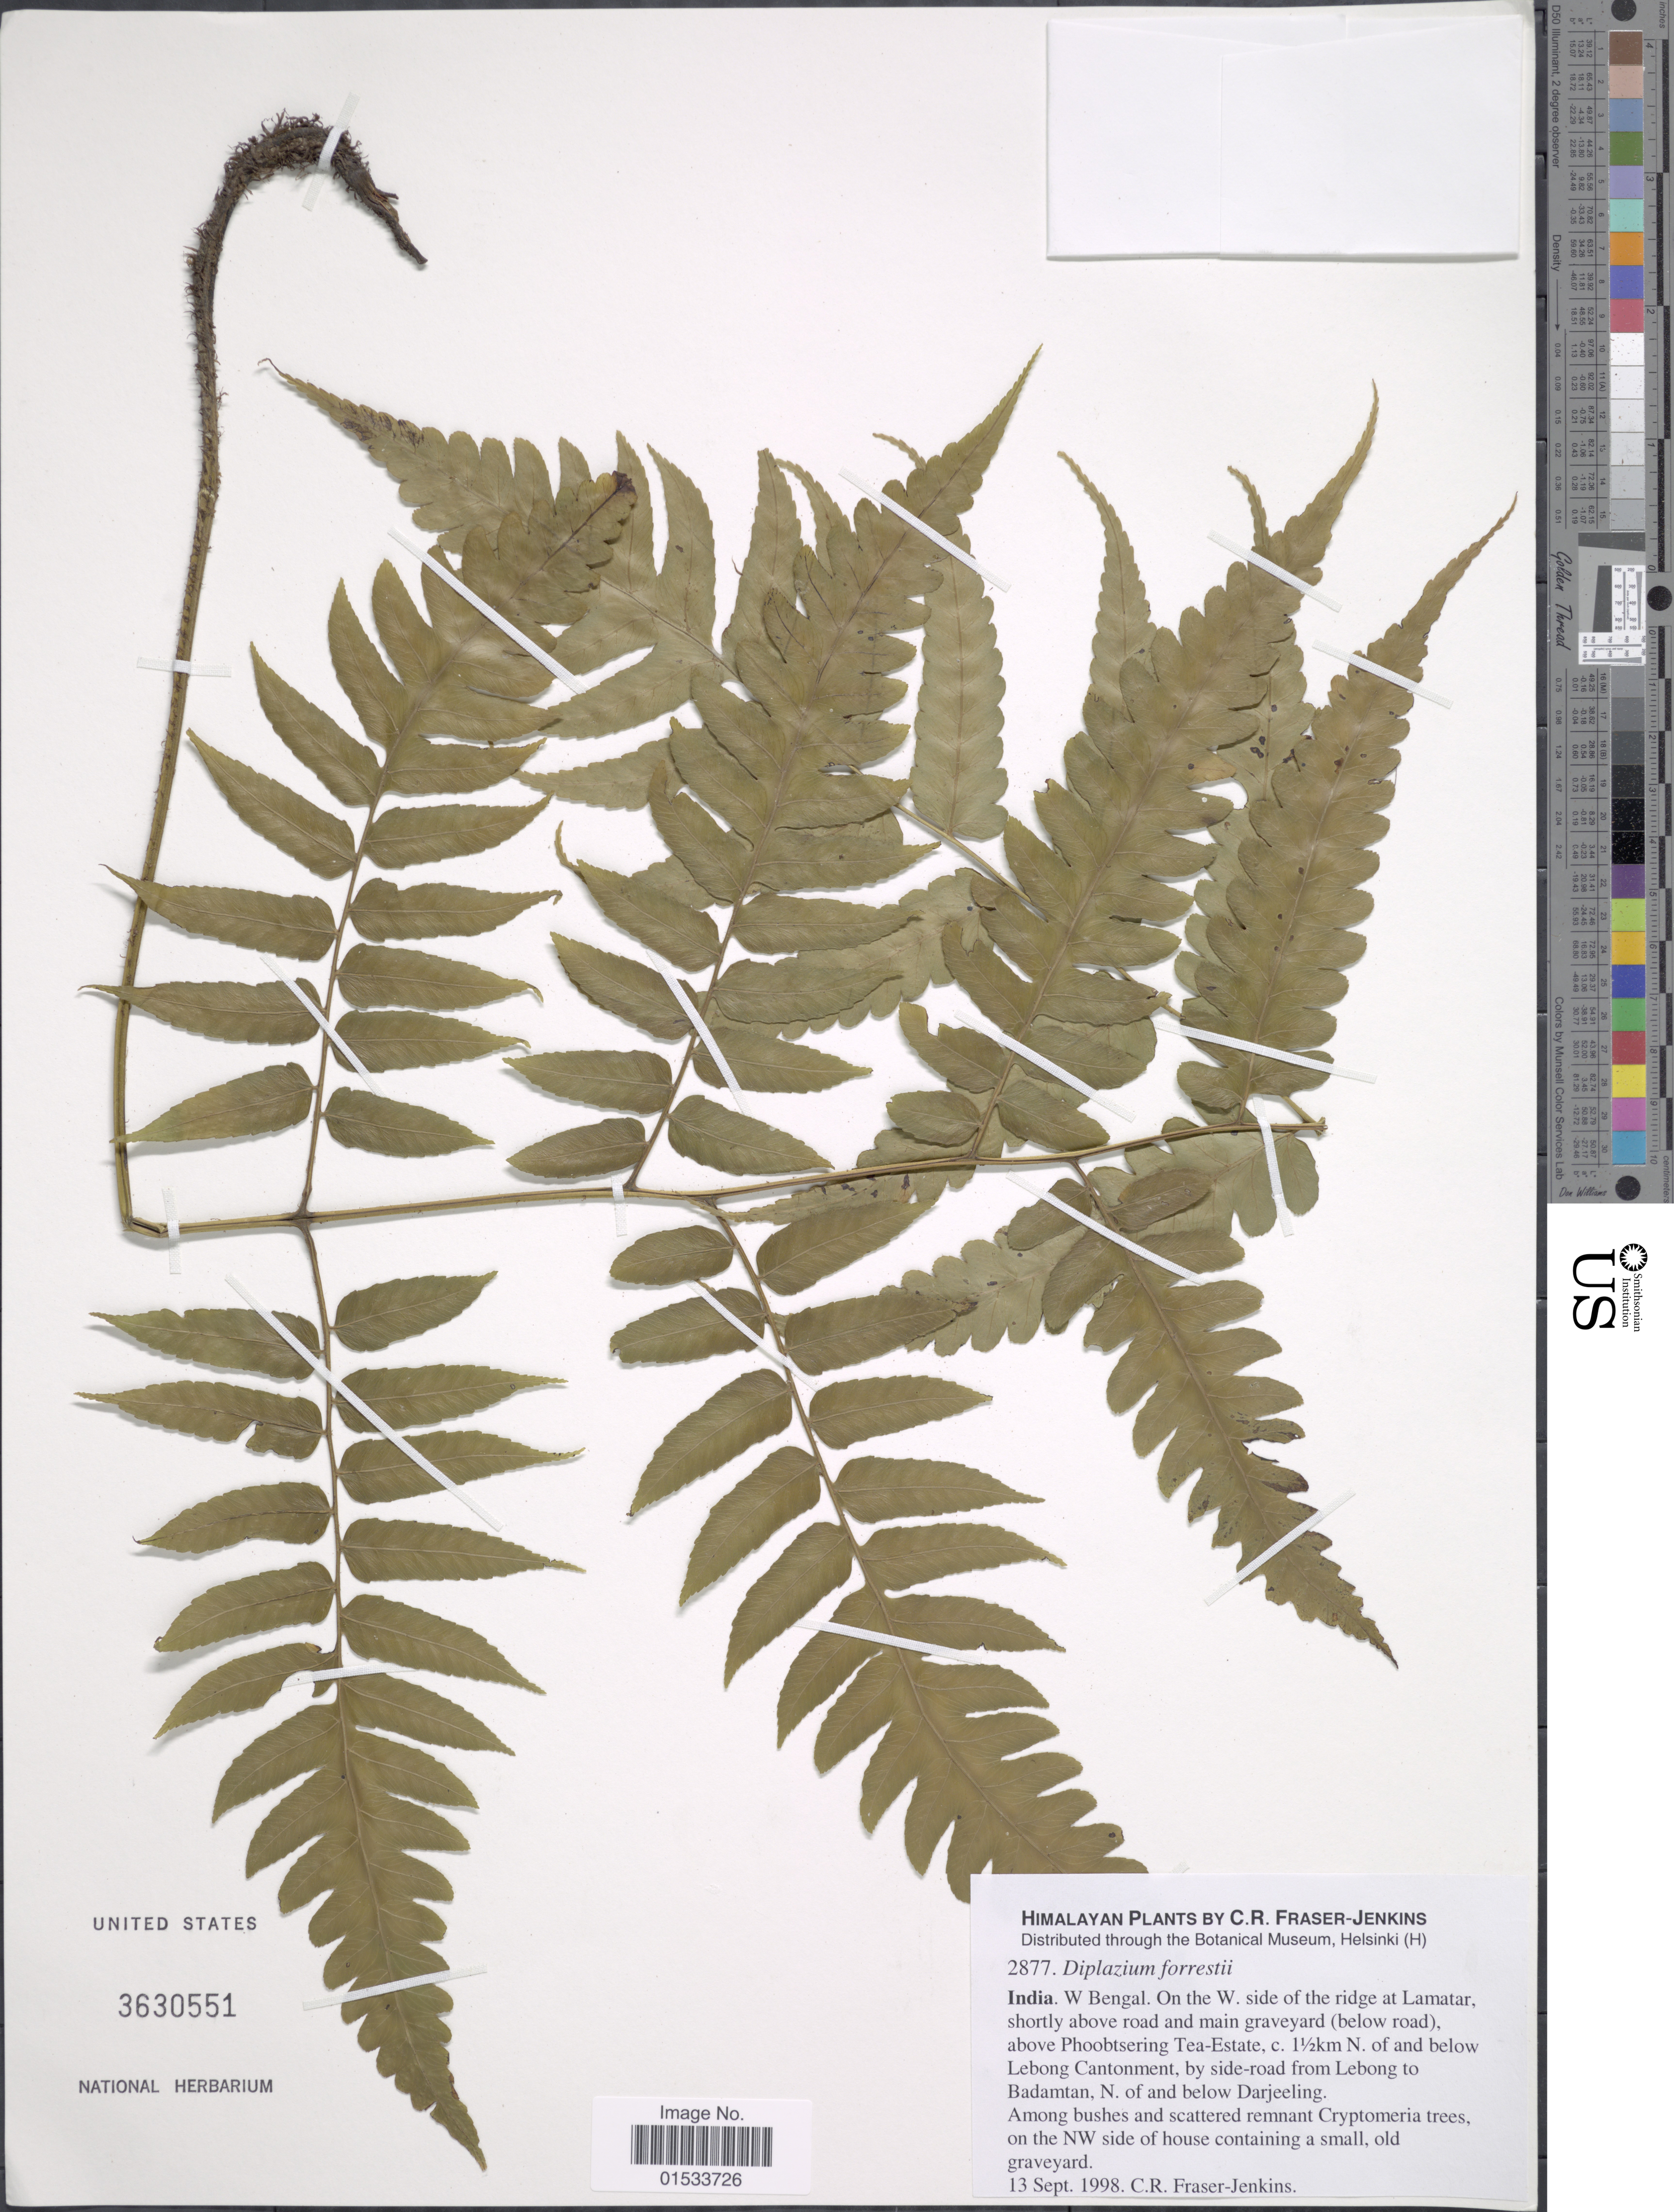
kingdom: Plantae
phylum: Tracheophyta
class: Polypodiopsida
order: Polypodiales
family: Athyriaceae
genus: Diplazium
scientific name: Diplazium forrestii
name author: (Ching ex Z.R. Wang) Fraser-Jenk.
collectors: C. R. Fraser-Jenkins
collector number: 2877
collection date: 1998-09-13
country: India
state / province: West Bengal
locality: Himalaya, on the W. side of the ridge at Lamatar, shortly above road and main graveyard (below road) above Phoobtesering Tea- Estate, c. 1 1/2km N. of and below Lobong Cantonment, by side- road from Lebong to Badamtan, N. of and below Darjeeling, on the NW side of house containing small, old graveyard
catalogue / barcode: US 3630551